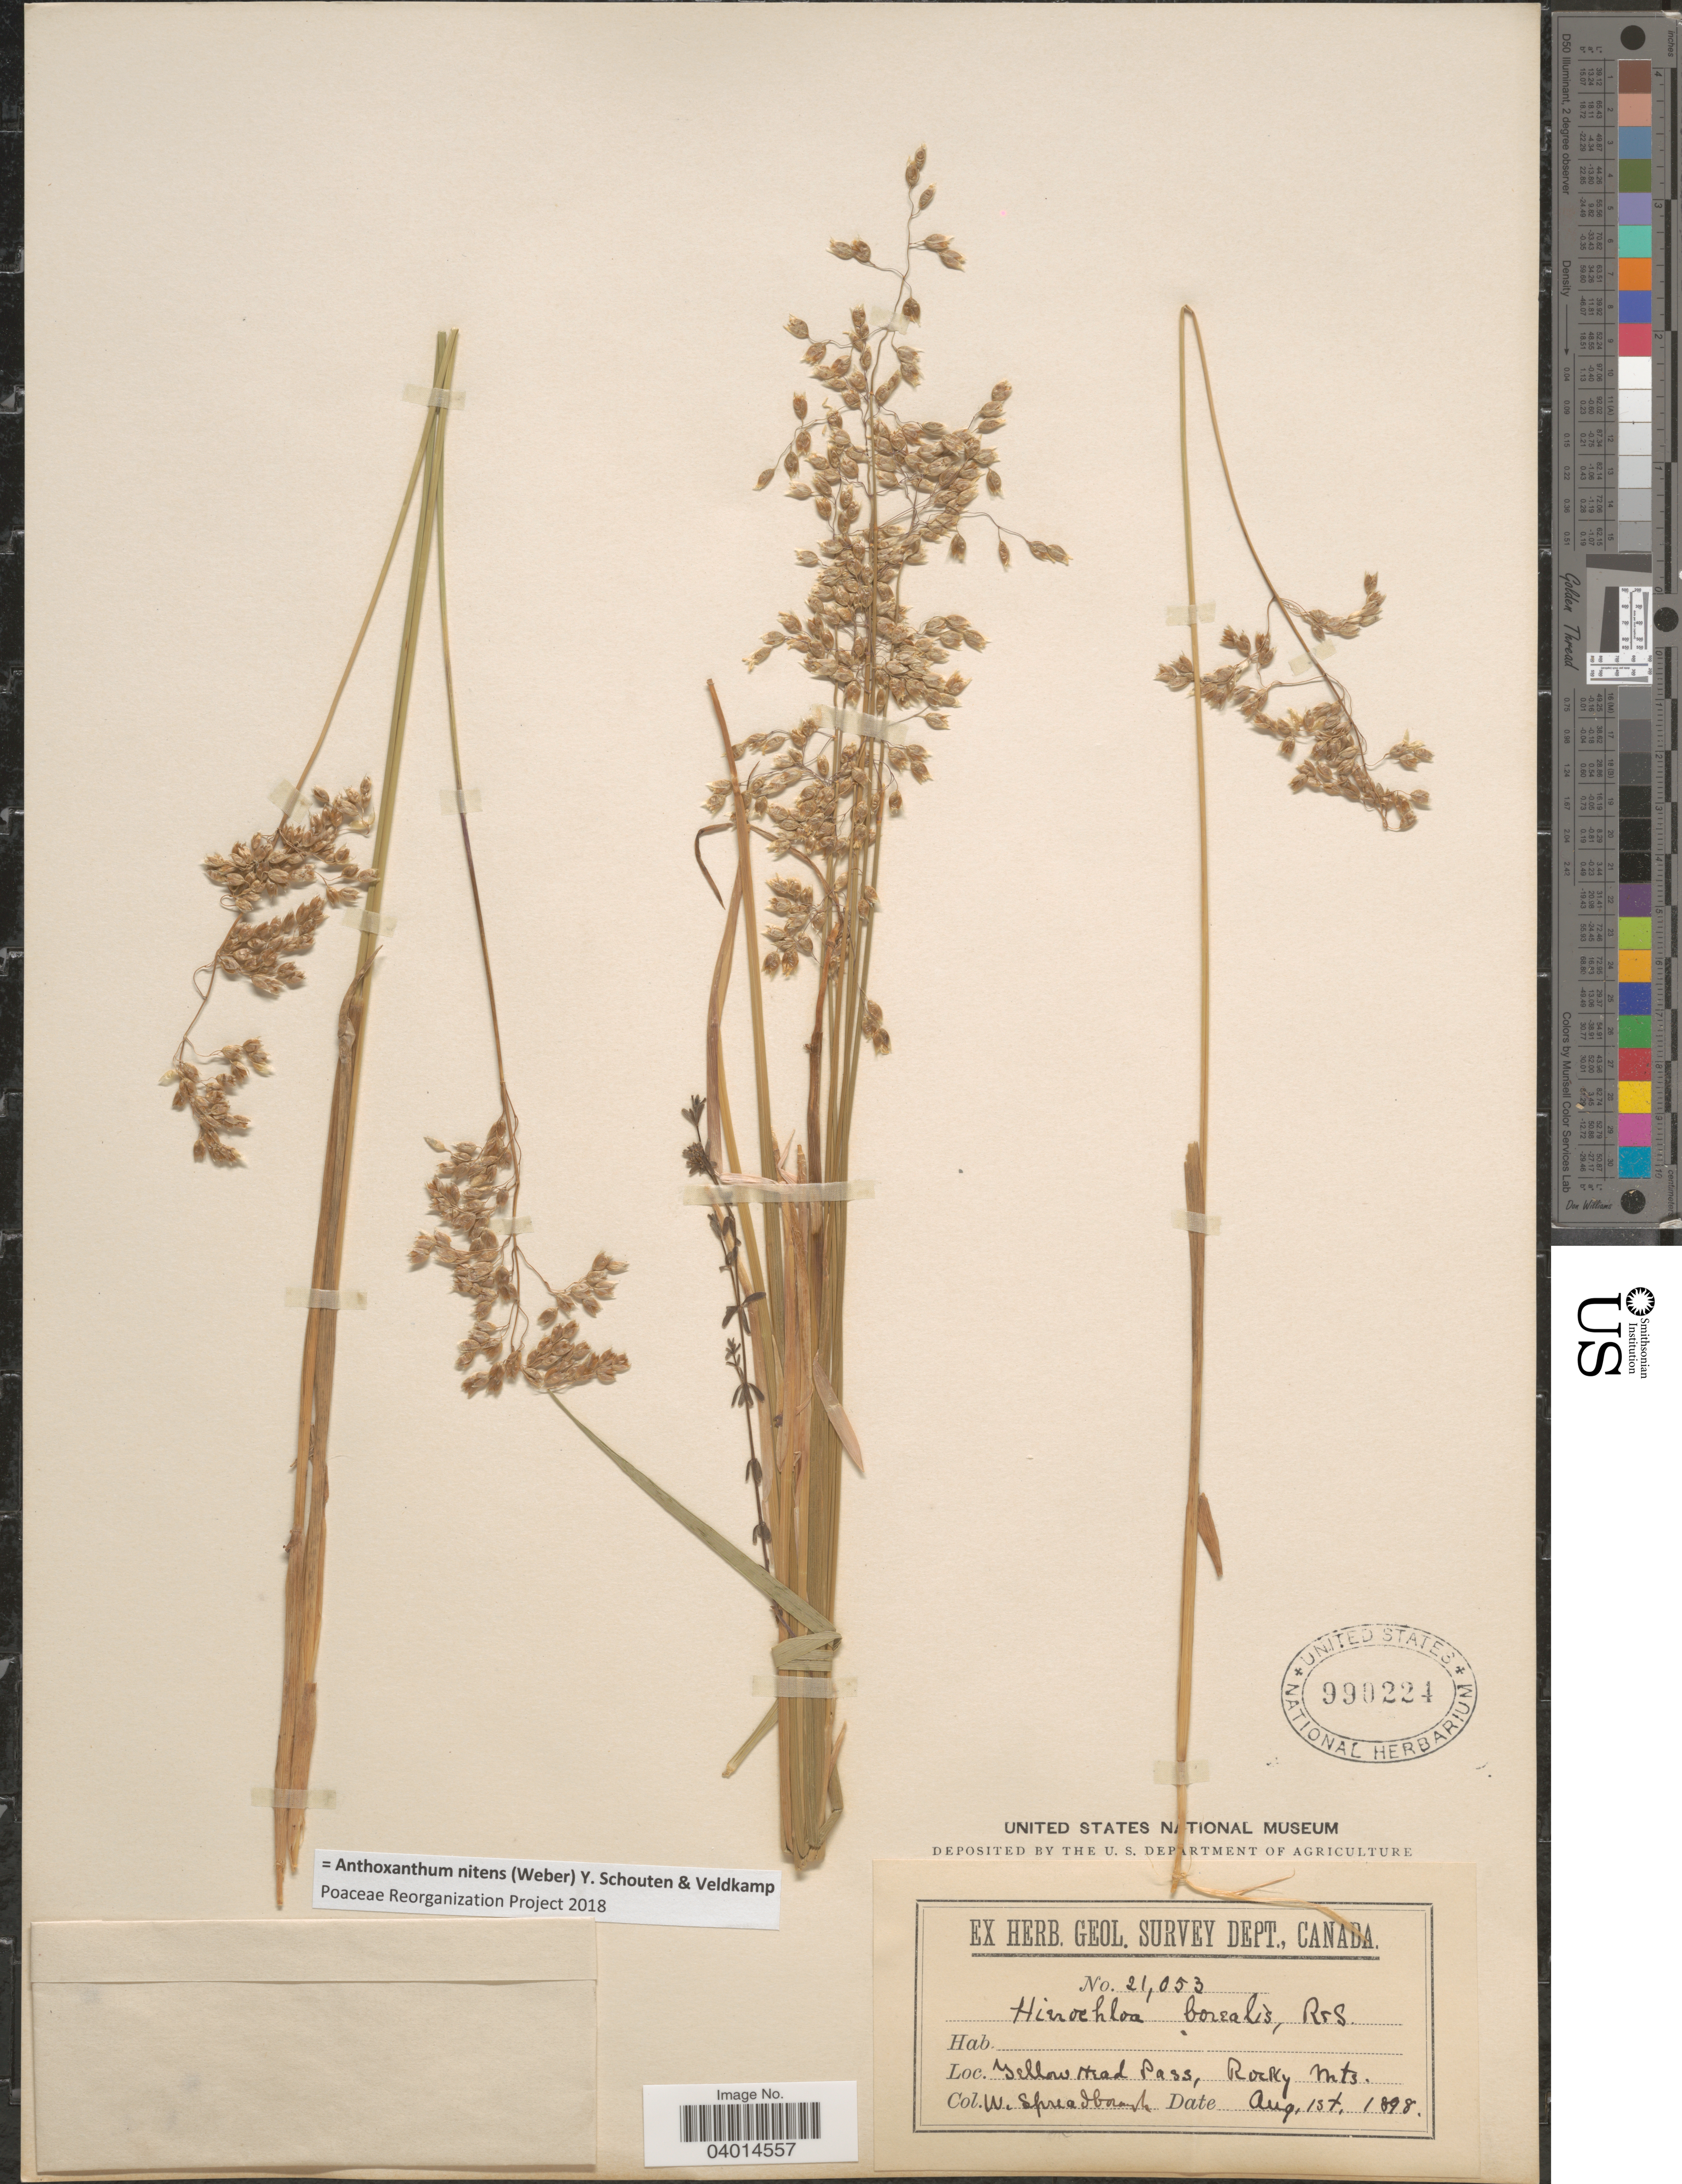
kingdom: Plantae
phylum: Tracheophyta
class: Liliopsida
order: Poales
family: Poaceae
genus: Anthoxanthum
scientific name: Anthoxanthum nitens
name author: (G.H. Weber) R.T.A. Schouten & Veldkamp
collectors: W. Spreadborough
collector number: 21053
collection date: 1898-08-13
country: Canada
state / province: British Columbia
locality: Yellow Head Pass, Rocky Mts.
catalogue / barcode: US 990224